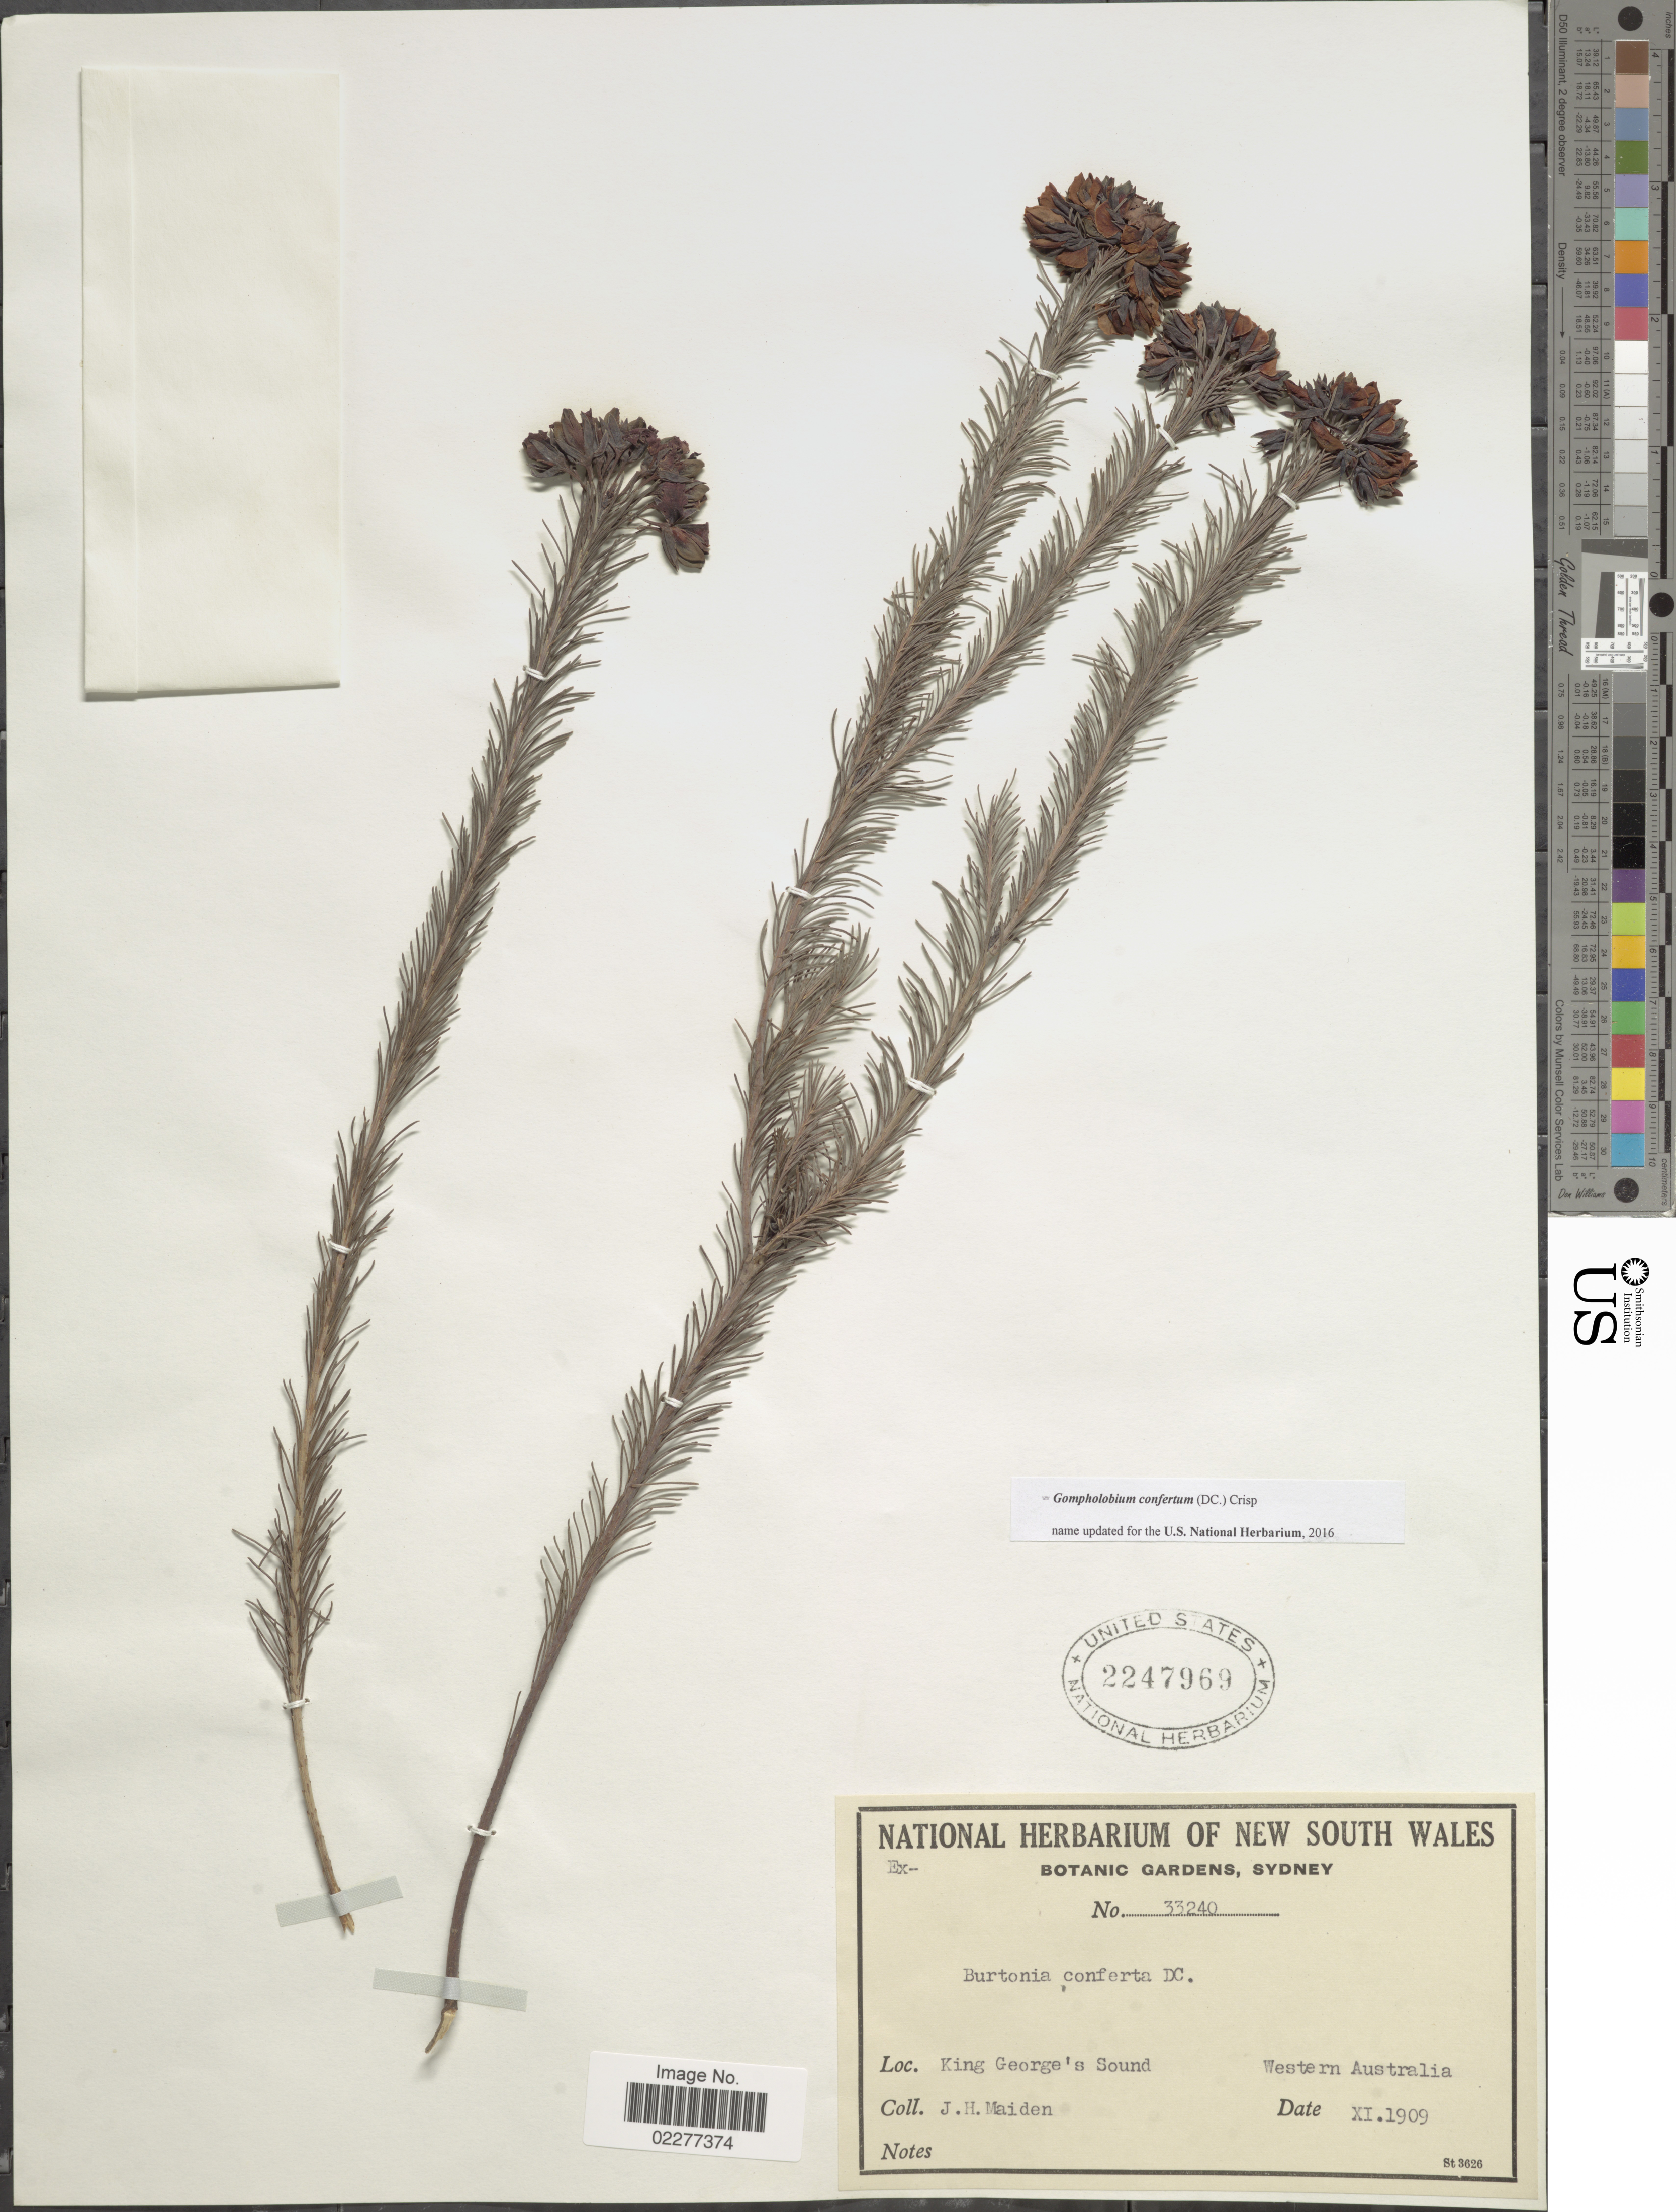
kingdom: Plantae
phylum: Tracheophyta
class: Magnoliopsida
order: Fabales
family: Fabaceae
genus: Gompholobium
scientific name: Gompholobium confertum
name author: (DC.) Crisp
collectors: J. Maiden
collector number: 33240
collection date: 1909-11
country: Australia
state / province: Western Australia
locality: King George's Sound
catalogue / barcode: US 2247969